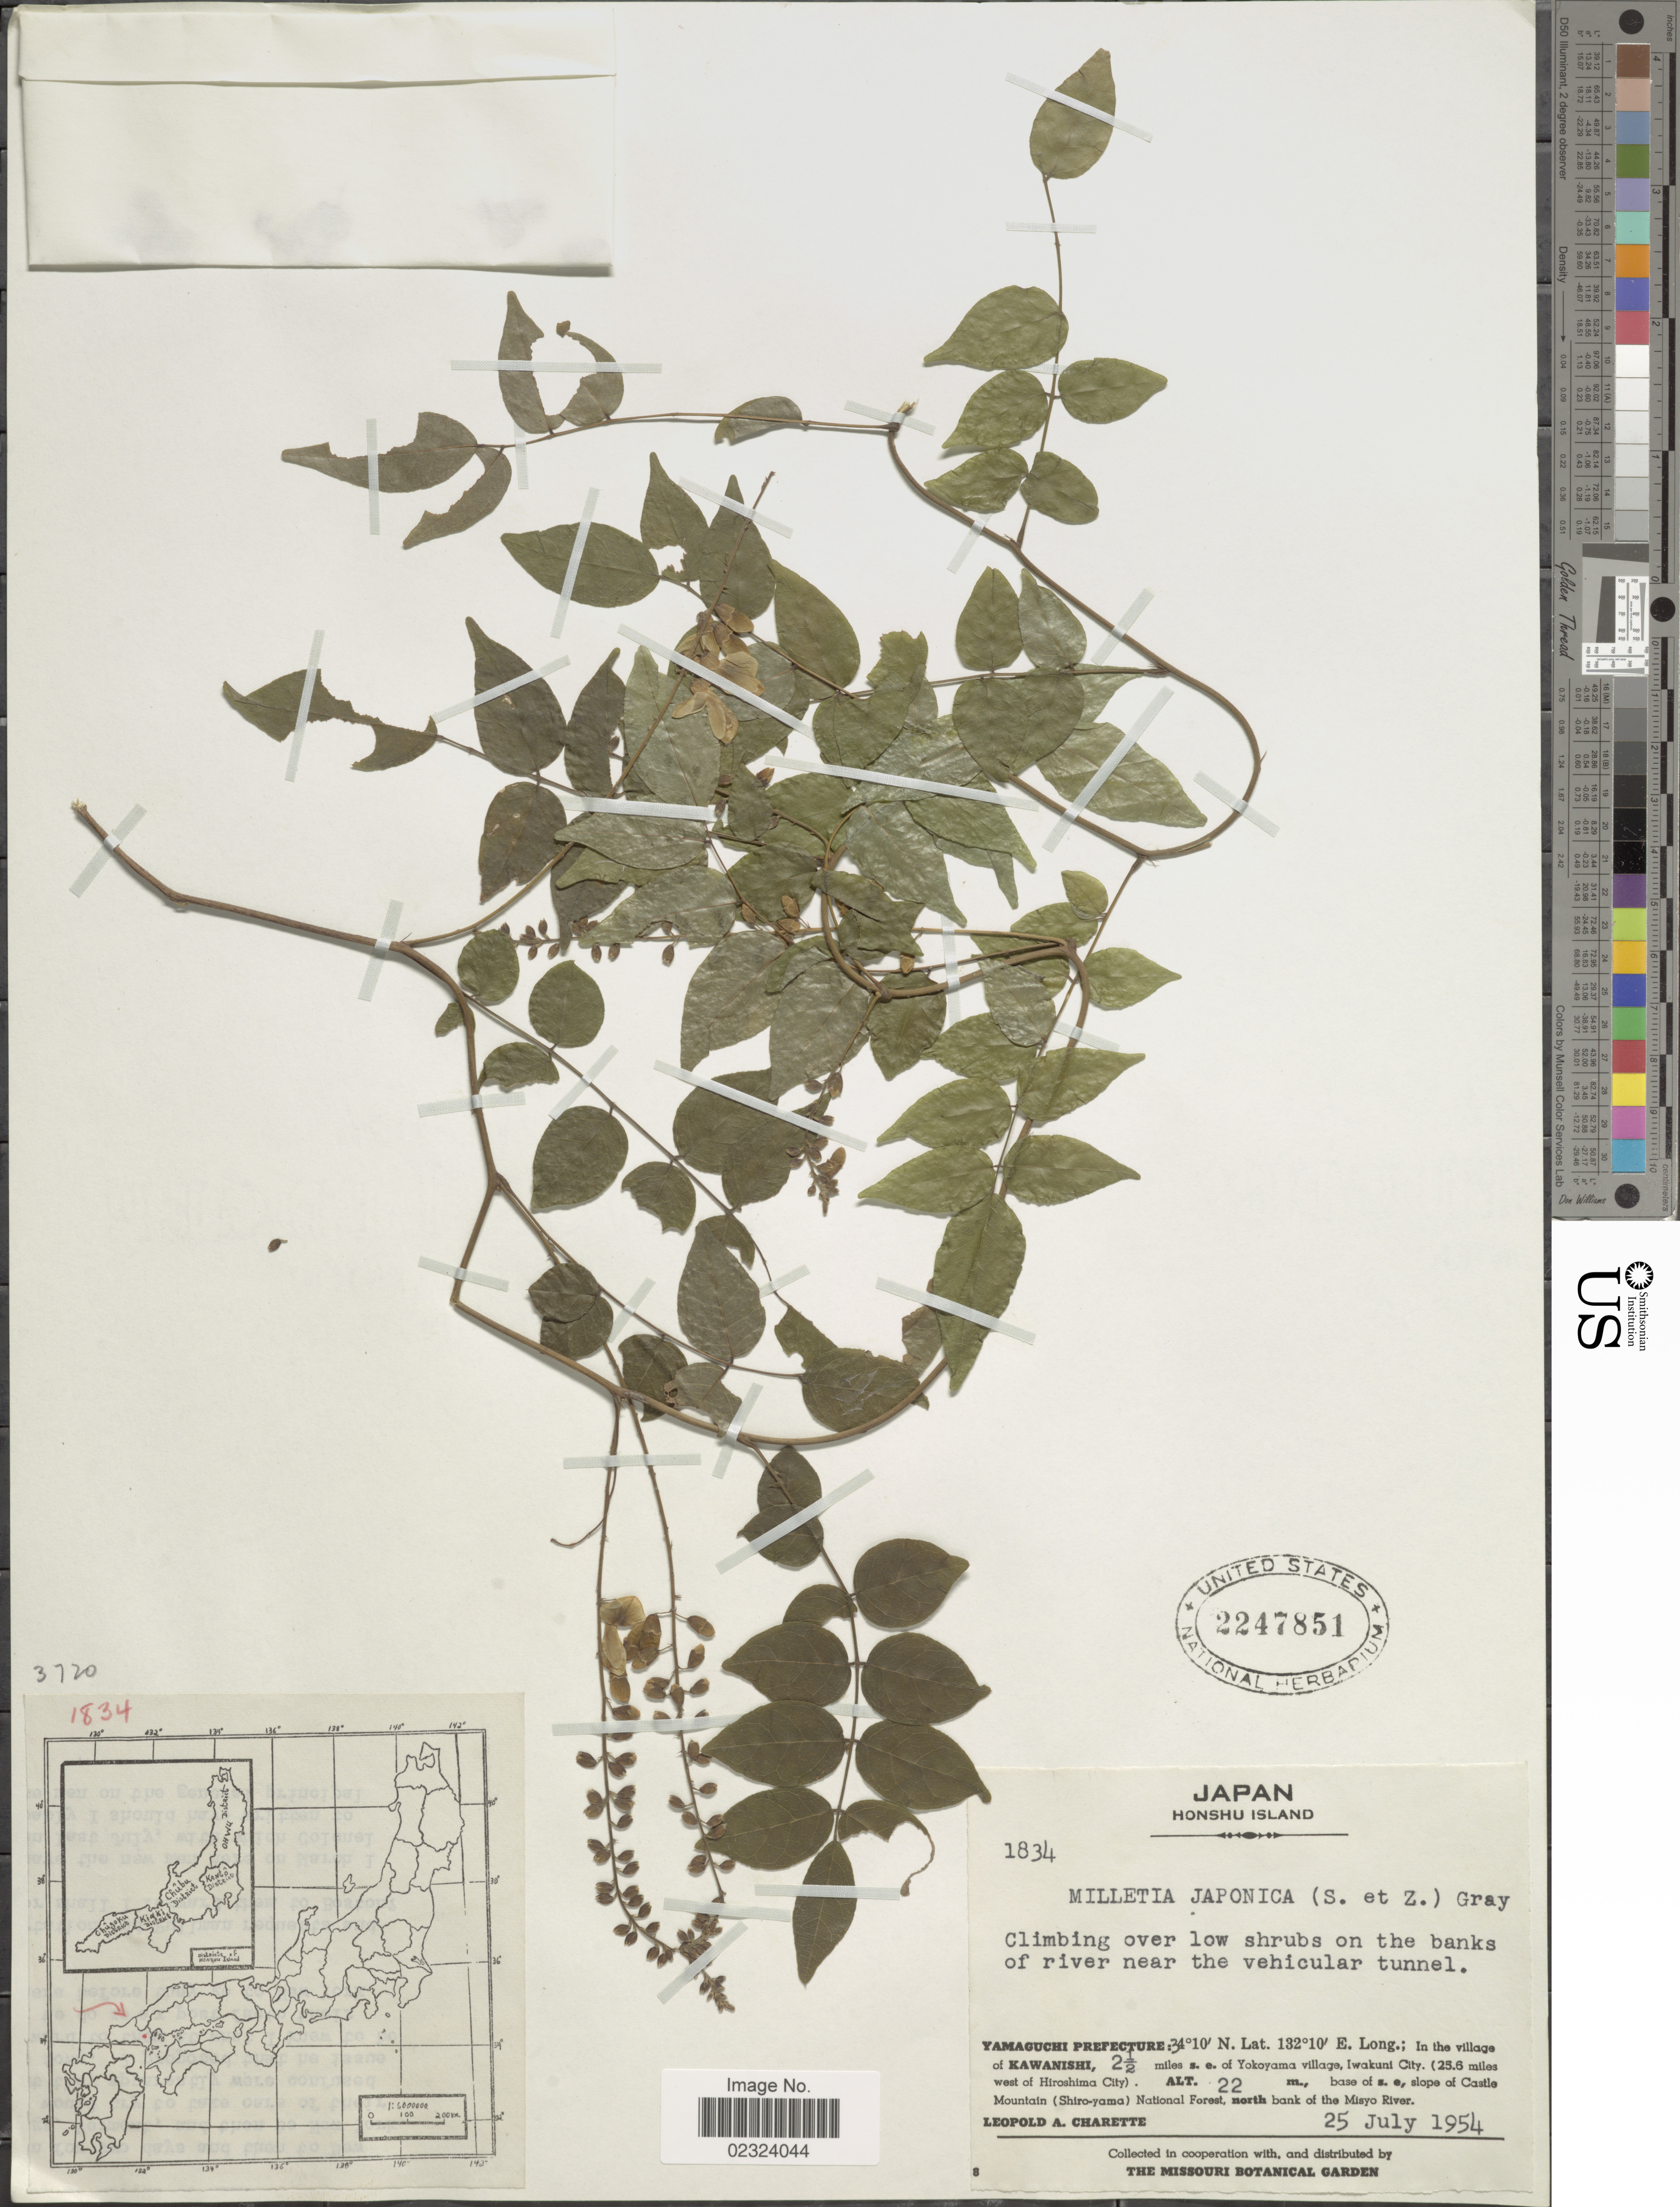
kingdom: Plantae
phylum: Tracheophyta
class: Magnoliopsida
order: Fabales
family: Fabaceae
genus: Wisteriopsis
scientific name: Wisteriopsis japonica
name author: (Siebold & Zucc.) J. Compton & Schrire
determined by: Strong, Mark T., (BOT), Smithsonian Institution - National Museum of Natural History (UNITED STATES)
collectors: L. A. Charette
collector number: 1834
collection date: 1954-07-25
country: Japan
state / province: Yamaguti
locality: Honshu Island. Yamaguchi Prefecture. In the village of Kawanishi, 2½ miles s.e. of Yokoyama village, Iwakuni City. (25.6 miles west of Hiroshima City). Base of s.e., slope of Castle Mountain (Shiro-yama) National Forest, north bank of the Misyo River.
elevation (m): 22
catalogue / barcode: US 2247851